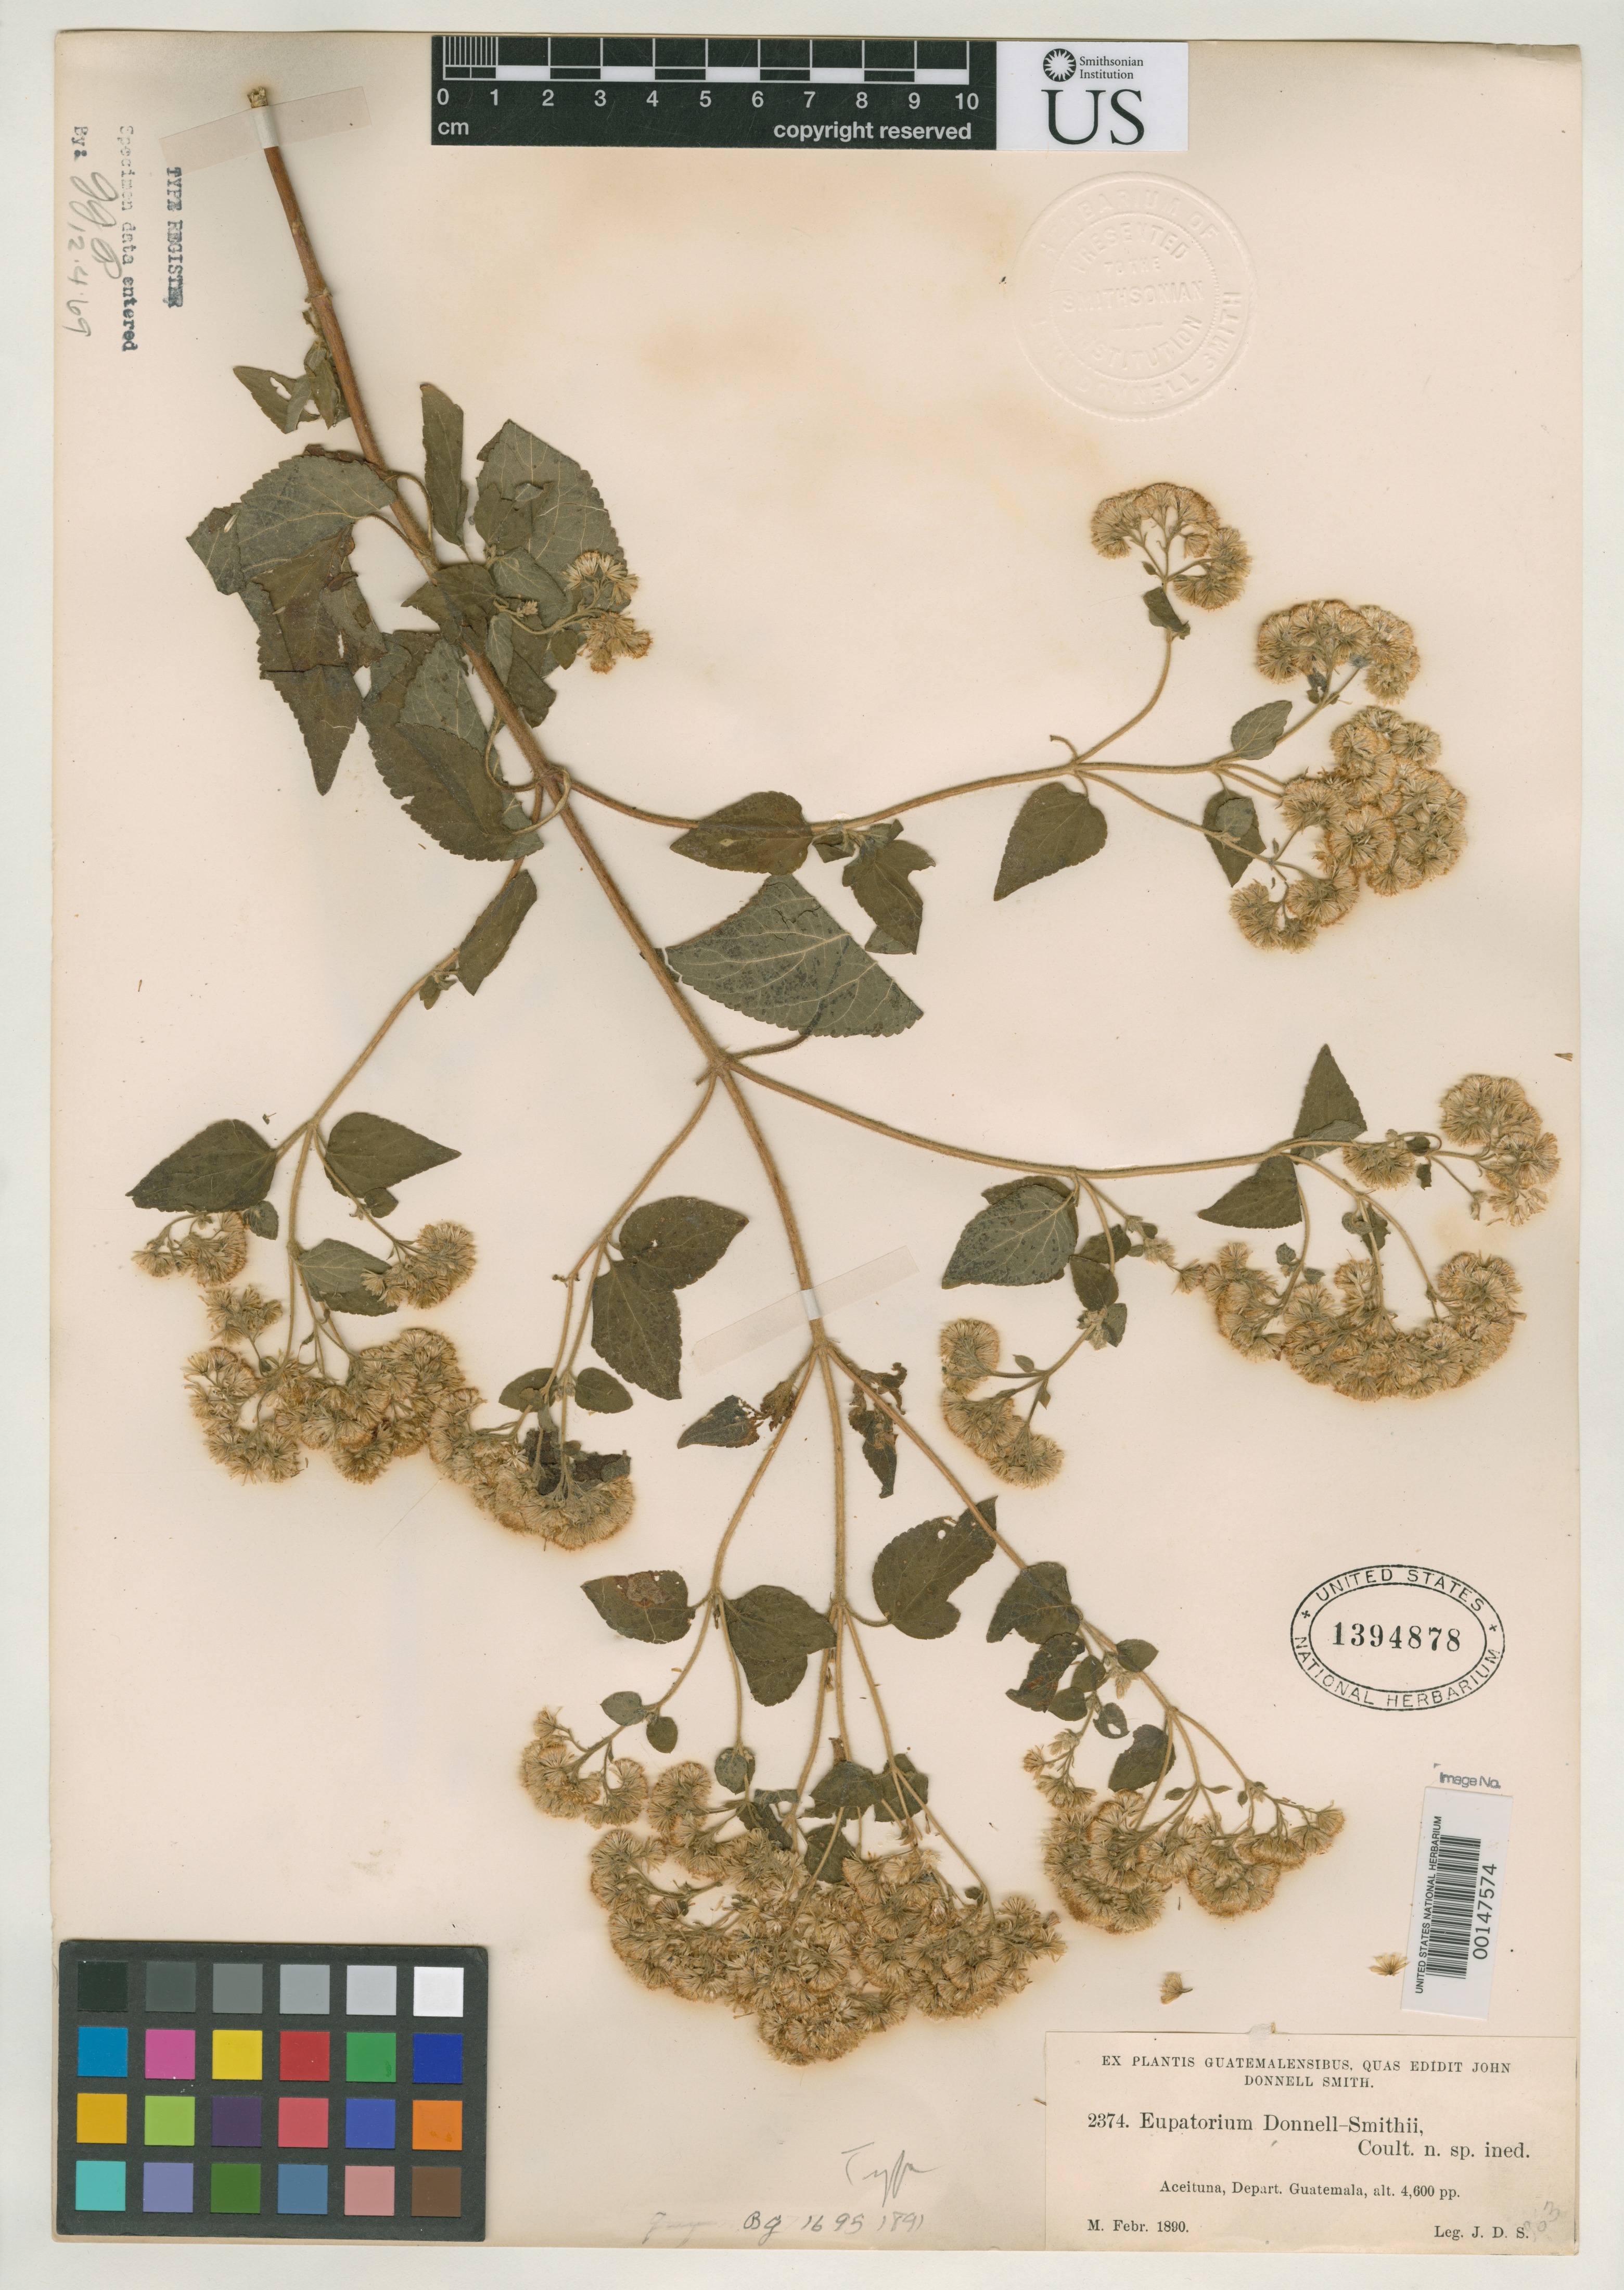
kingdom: Plantae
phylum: Tracheophyta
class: Magnoliopsida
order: Asterales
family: Asteraceae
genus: Eupatorium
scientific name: Eupatorium donnell-smithii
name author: J.M. Coult.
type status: Type Material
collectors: J. Donnell Smith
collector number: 2374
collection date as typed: Feb 1890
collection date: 1890-02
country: Guatemala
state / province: Guatemala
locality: Aceituna.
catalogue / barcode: US 1394878